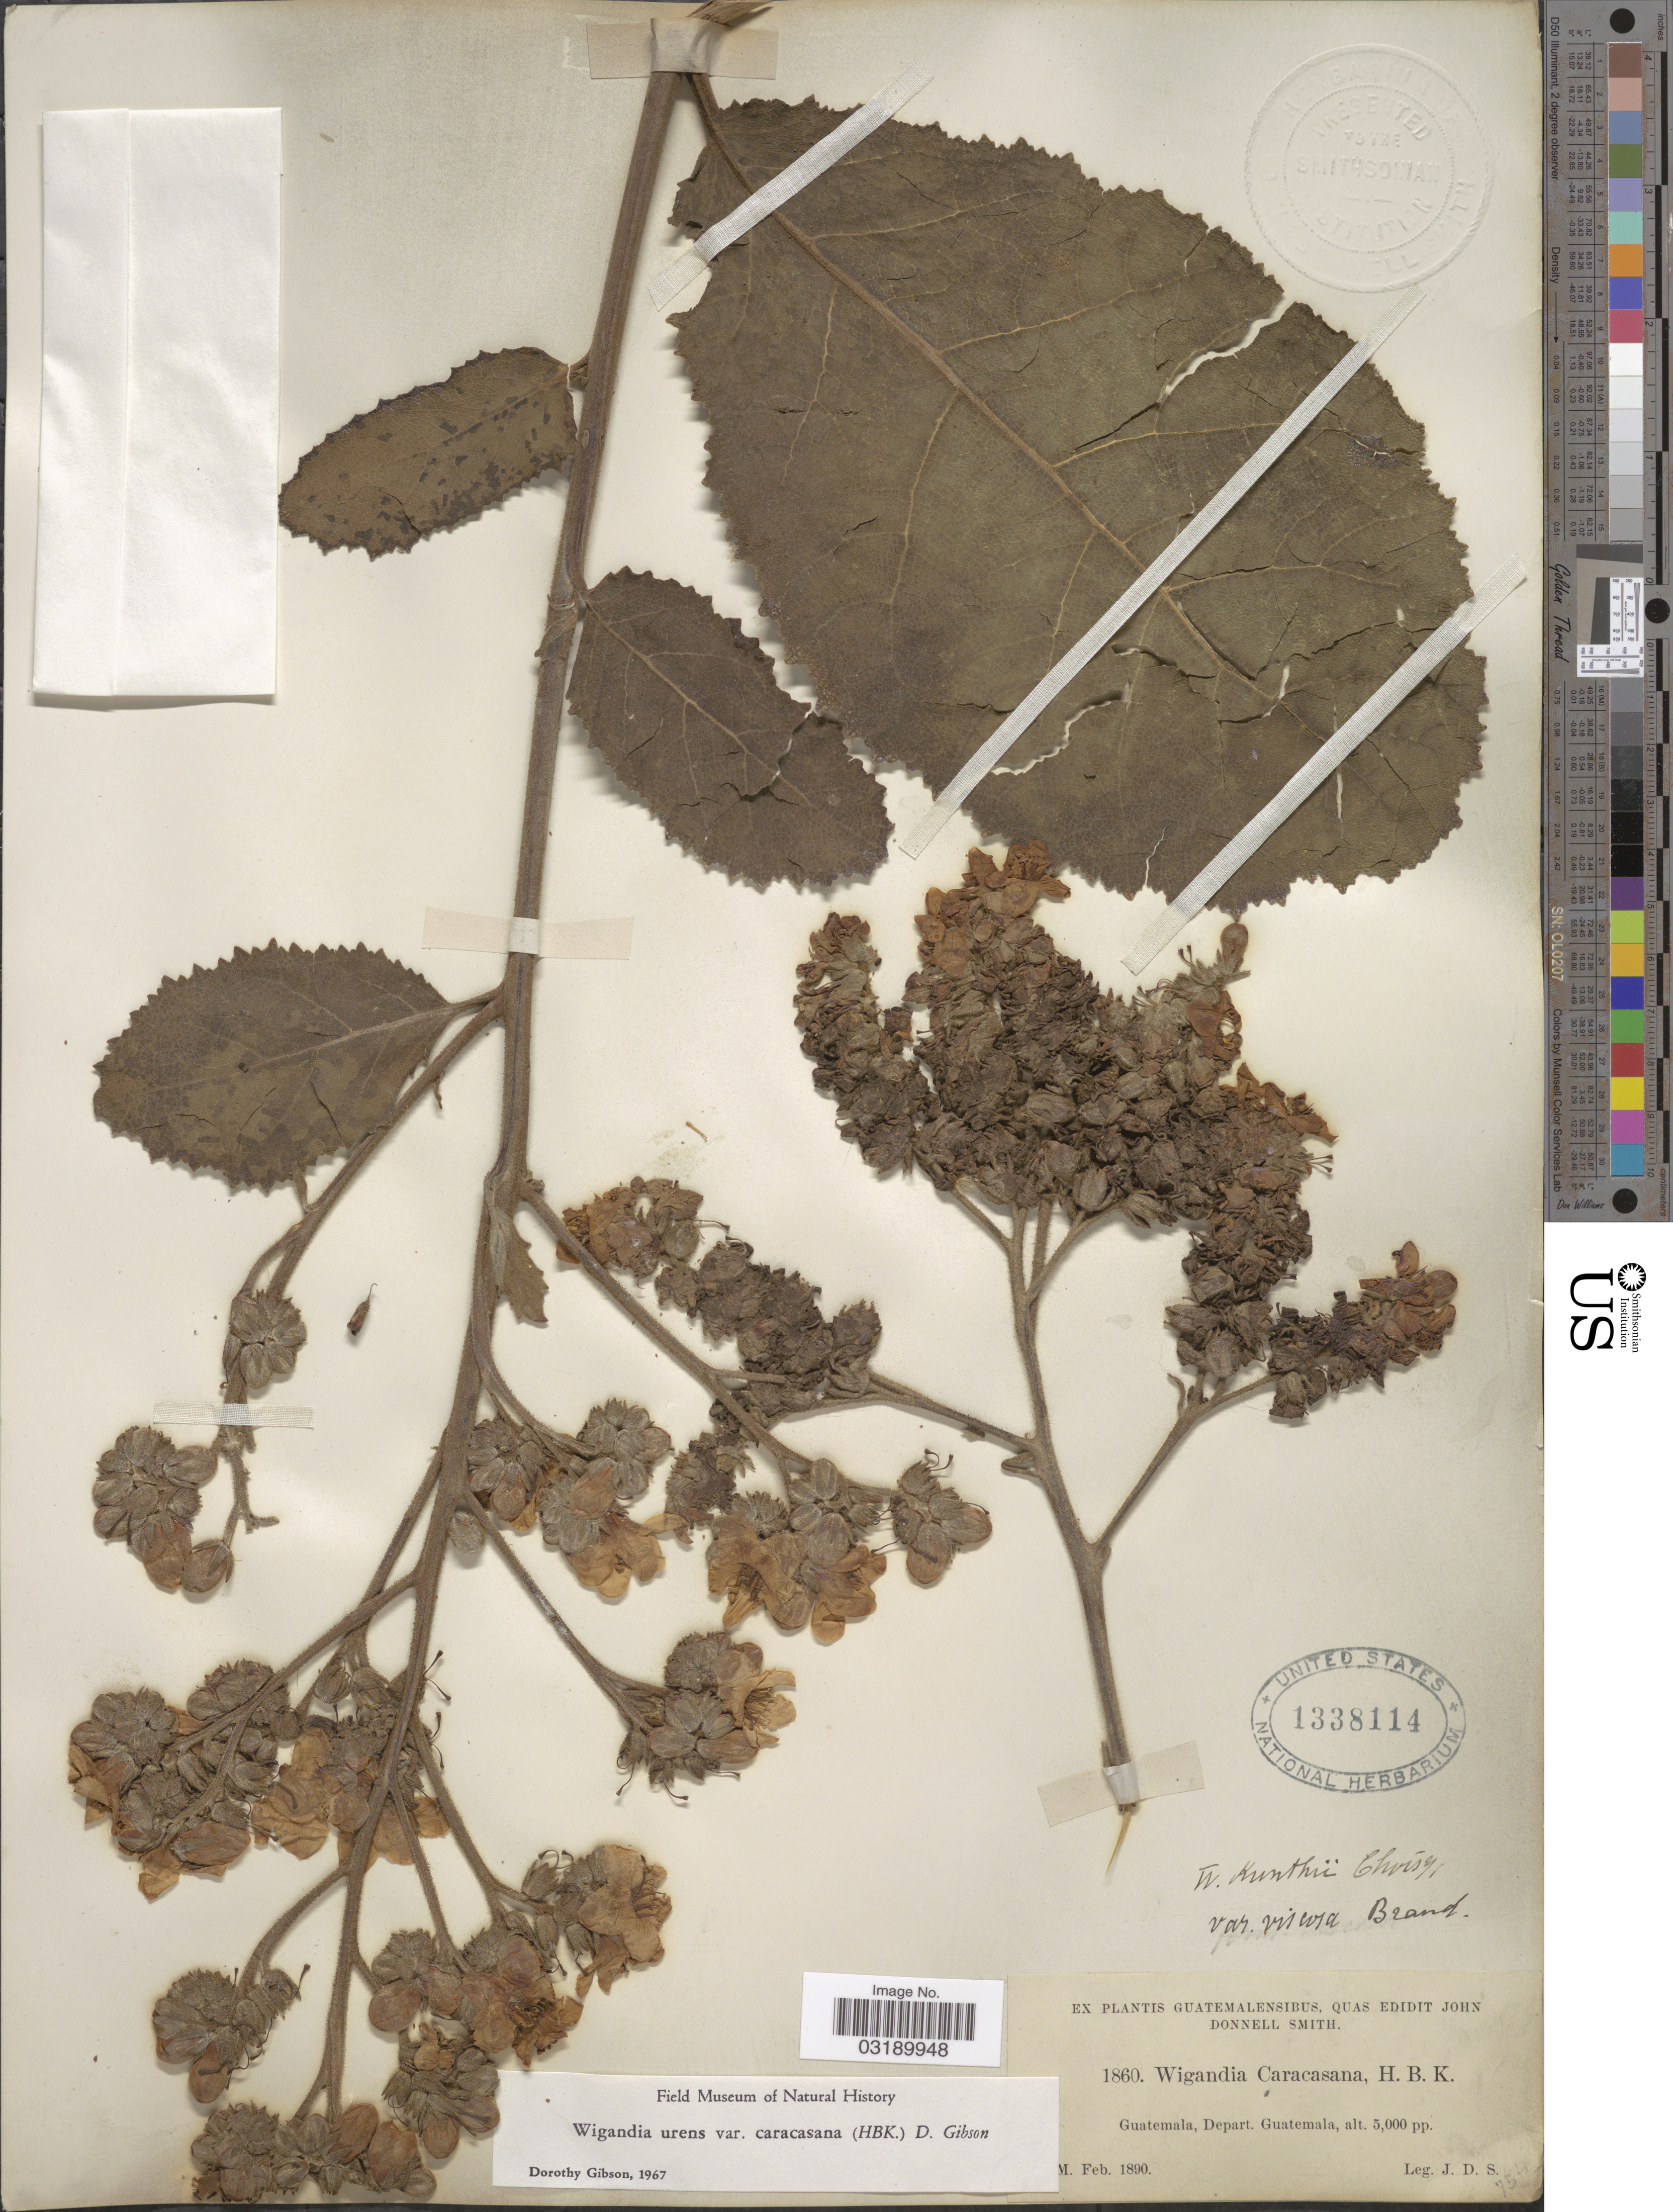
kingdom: Plantae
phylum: Tracheophyta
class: Magnoliopsida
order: Boraginales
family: Namaceae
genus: Wigandia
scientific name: Wigandia urens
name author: (Ruiz & Pav.) Kunth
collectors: J. Donnell Smith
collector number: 1860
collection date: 1890-02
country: Guatemala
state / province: Guatemala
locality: Depart. Guatemala.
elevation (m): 1524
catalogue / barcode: US 1338114